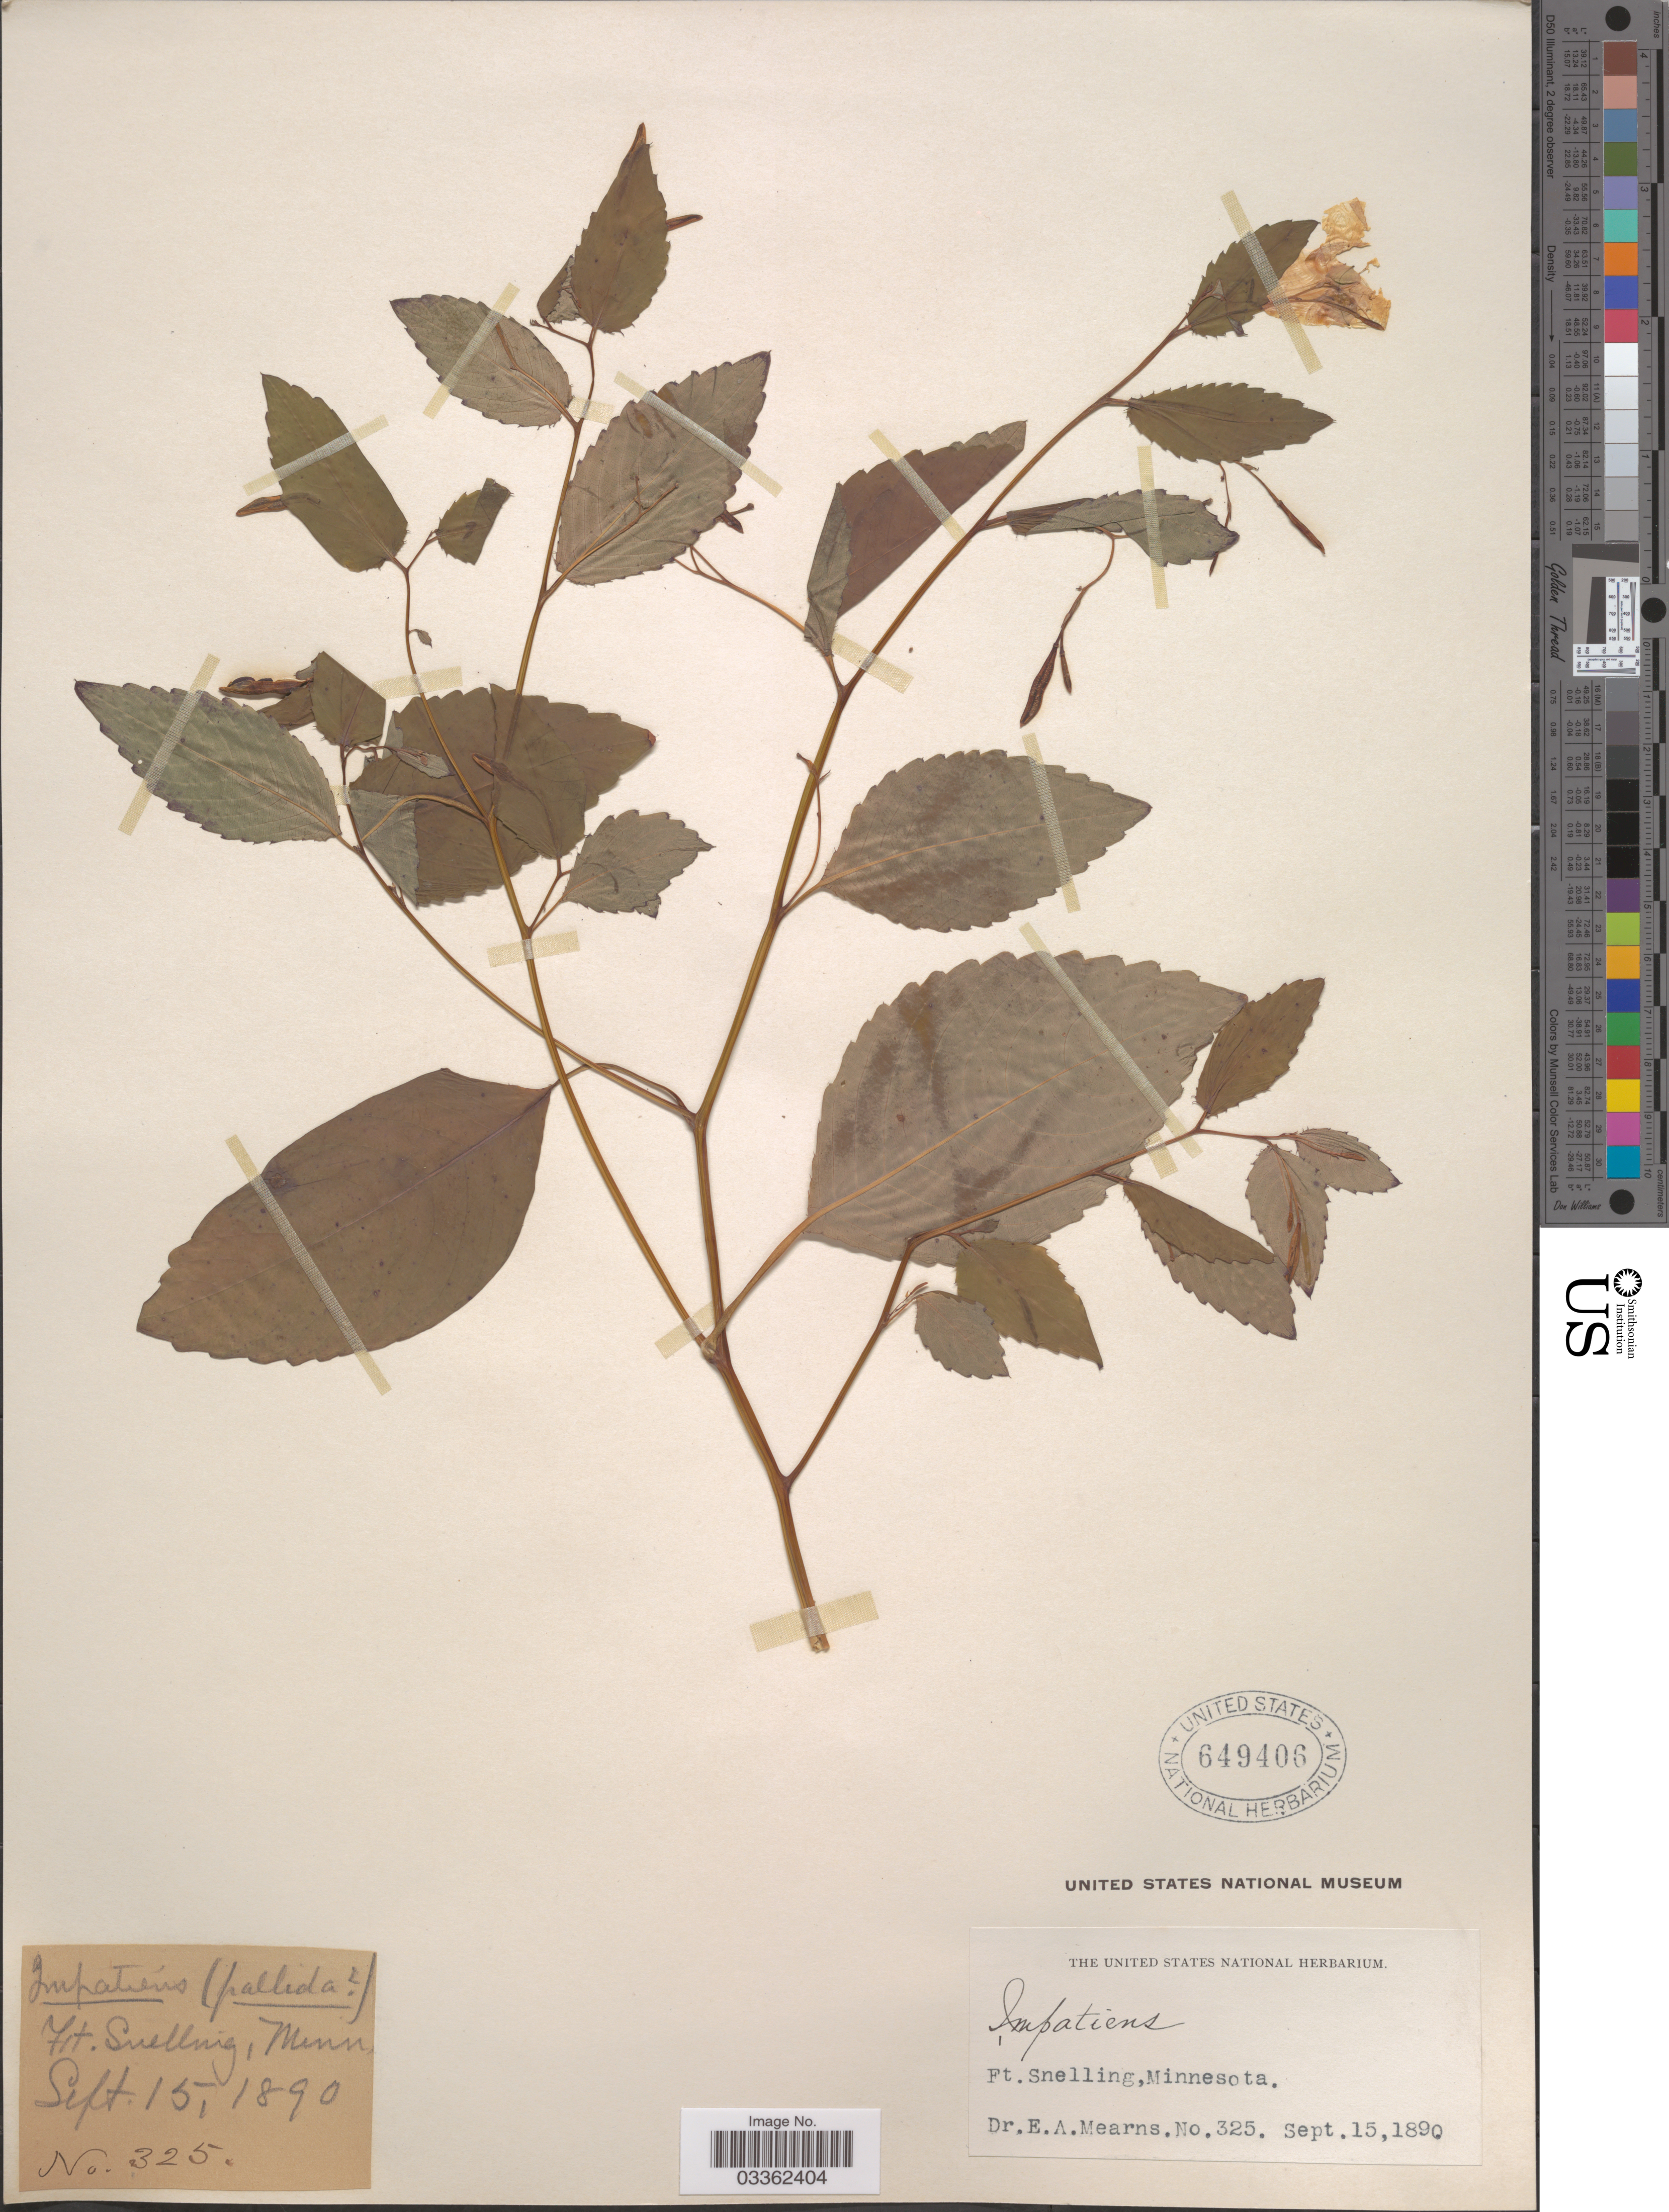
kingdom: Plantae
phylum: Tracheophyta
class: Magnoliopsida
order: Ericales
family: Balsaminaceae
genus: Impatiens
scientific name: Impatiens pallida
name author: Nutt.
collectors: E. A. Mearns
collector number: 325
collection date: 1890-09-15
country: United States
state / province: Minnesota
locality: Ft. Snelling.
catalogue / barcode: US 649406